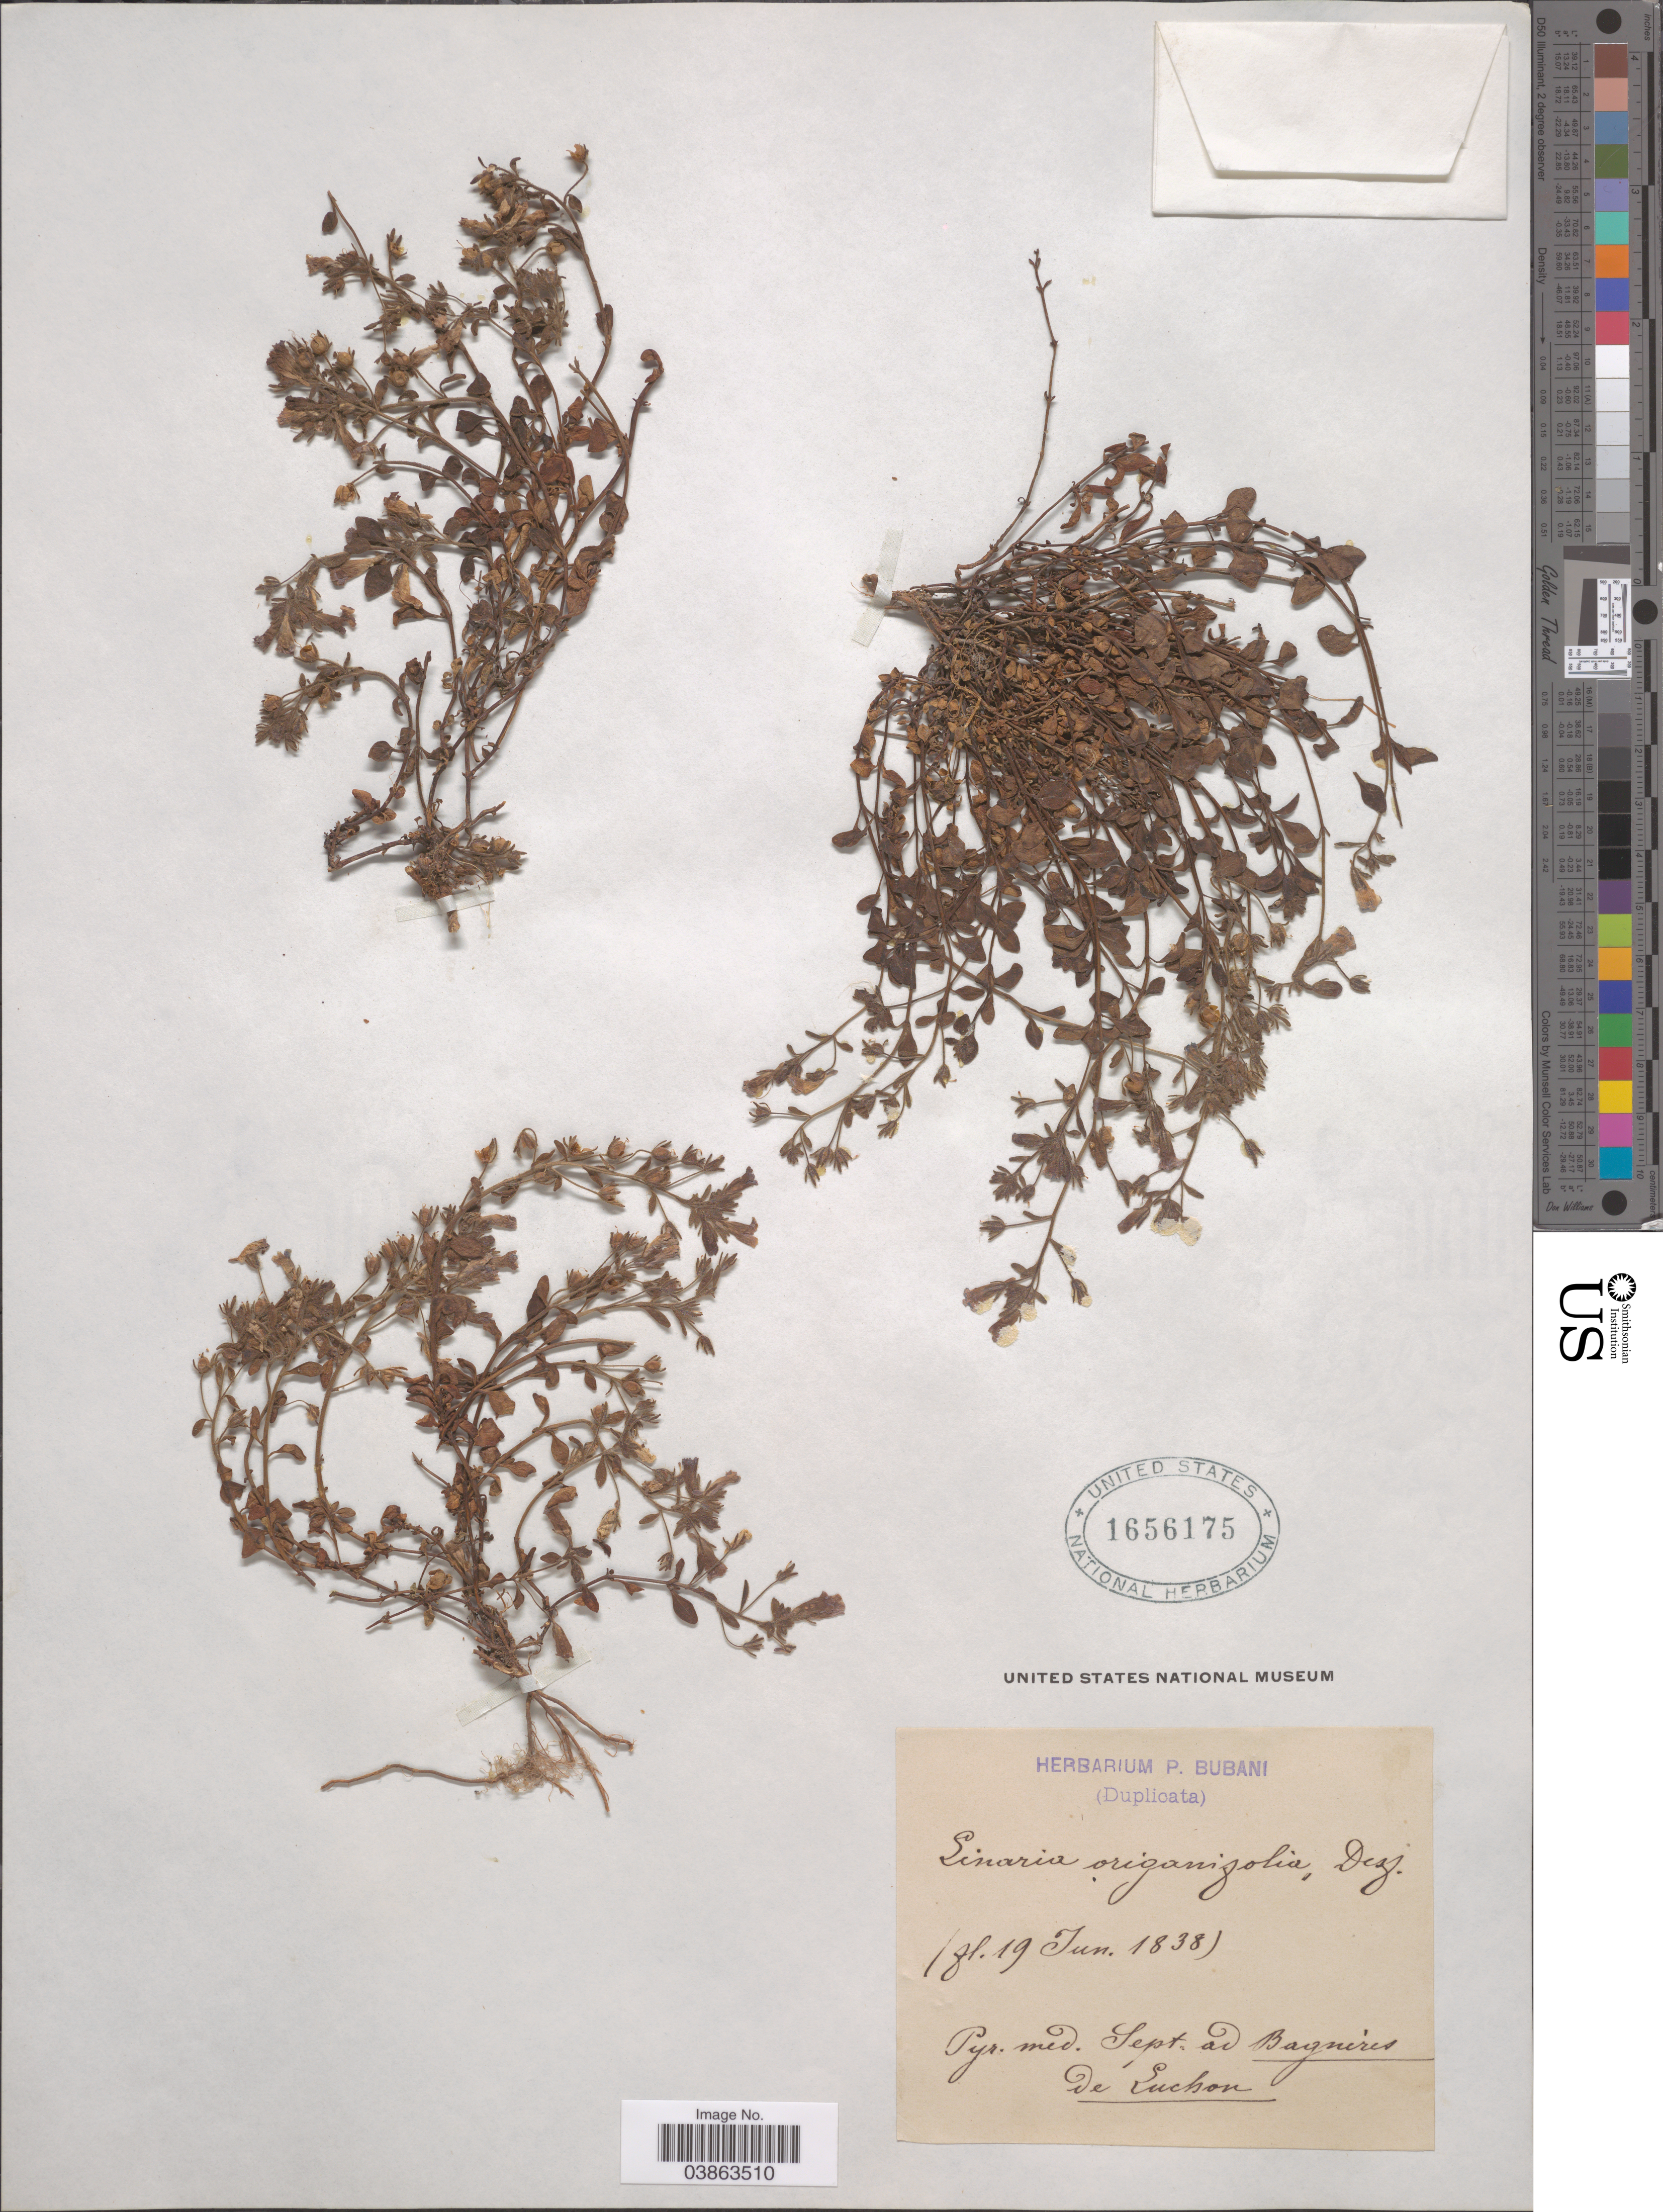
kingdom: Plantae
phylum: Tracheophyta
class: Magnoliopsida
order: Lamiales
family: Plantaginaceae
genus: Linaria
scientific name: Linaria origanifolia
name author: (L.) Chaz.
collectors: ex herb. P. Bubani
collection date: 1838-06-19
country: France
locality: Pyr. med. Sept. ad Bagneres de Luchon.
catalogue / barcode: US 1656175